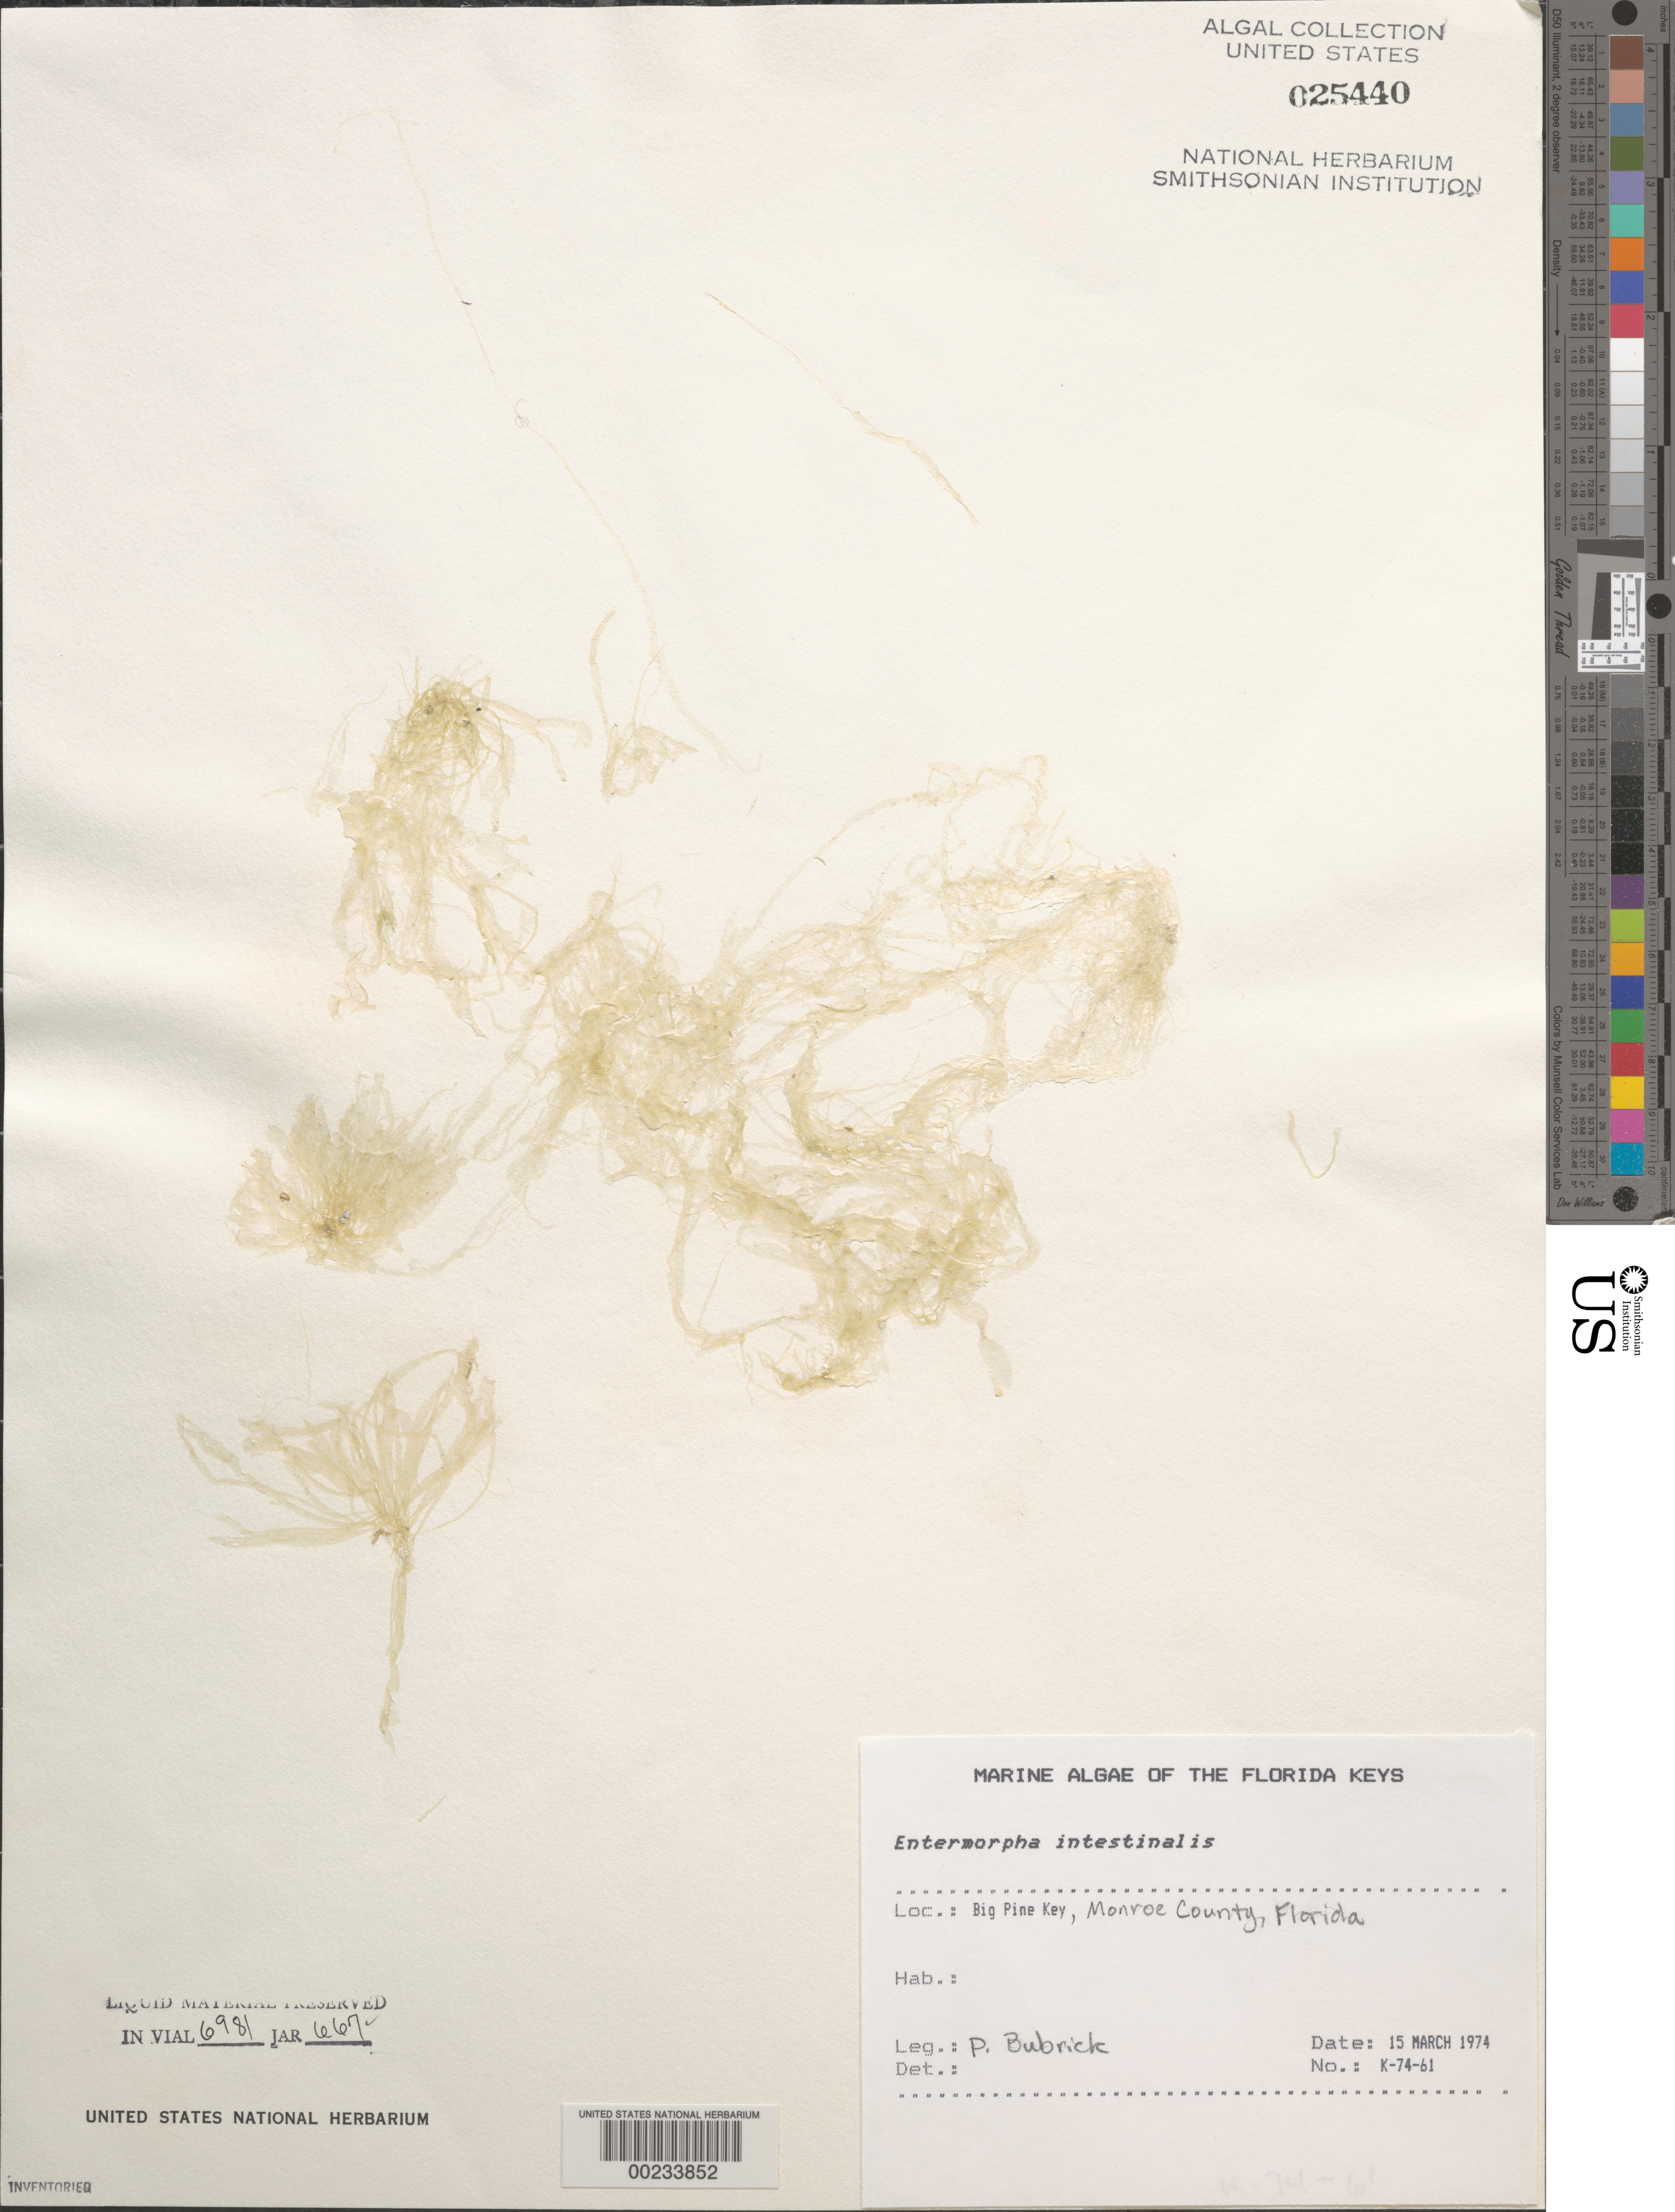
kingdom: Plantae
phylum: Chlorophyta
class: Ulvophyceae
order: Ulvales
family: Ulvaceae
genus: Ulva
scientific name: Ulva intestinalis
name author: L.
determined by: Algae name updating Project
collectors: P. Bubrick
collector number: K-74-61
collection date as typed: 15 Mar 1974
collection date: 1974-03-15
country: United States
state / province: Florida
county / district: Monroe County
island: Big Pine Key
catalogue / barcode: US 25440